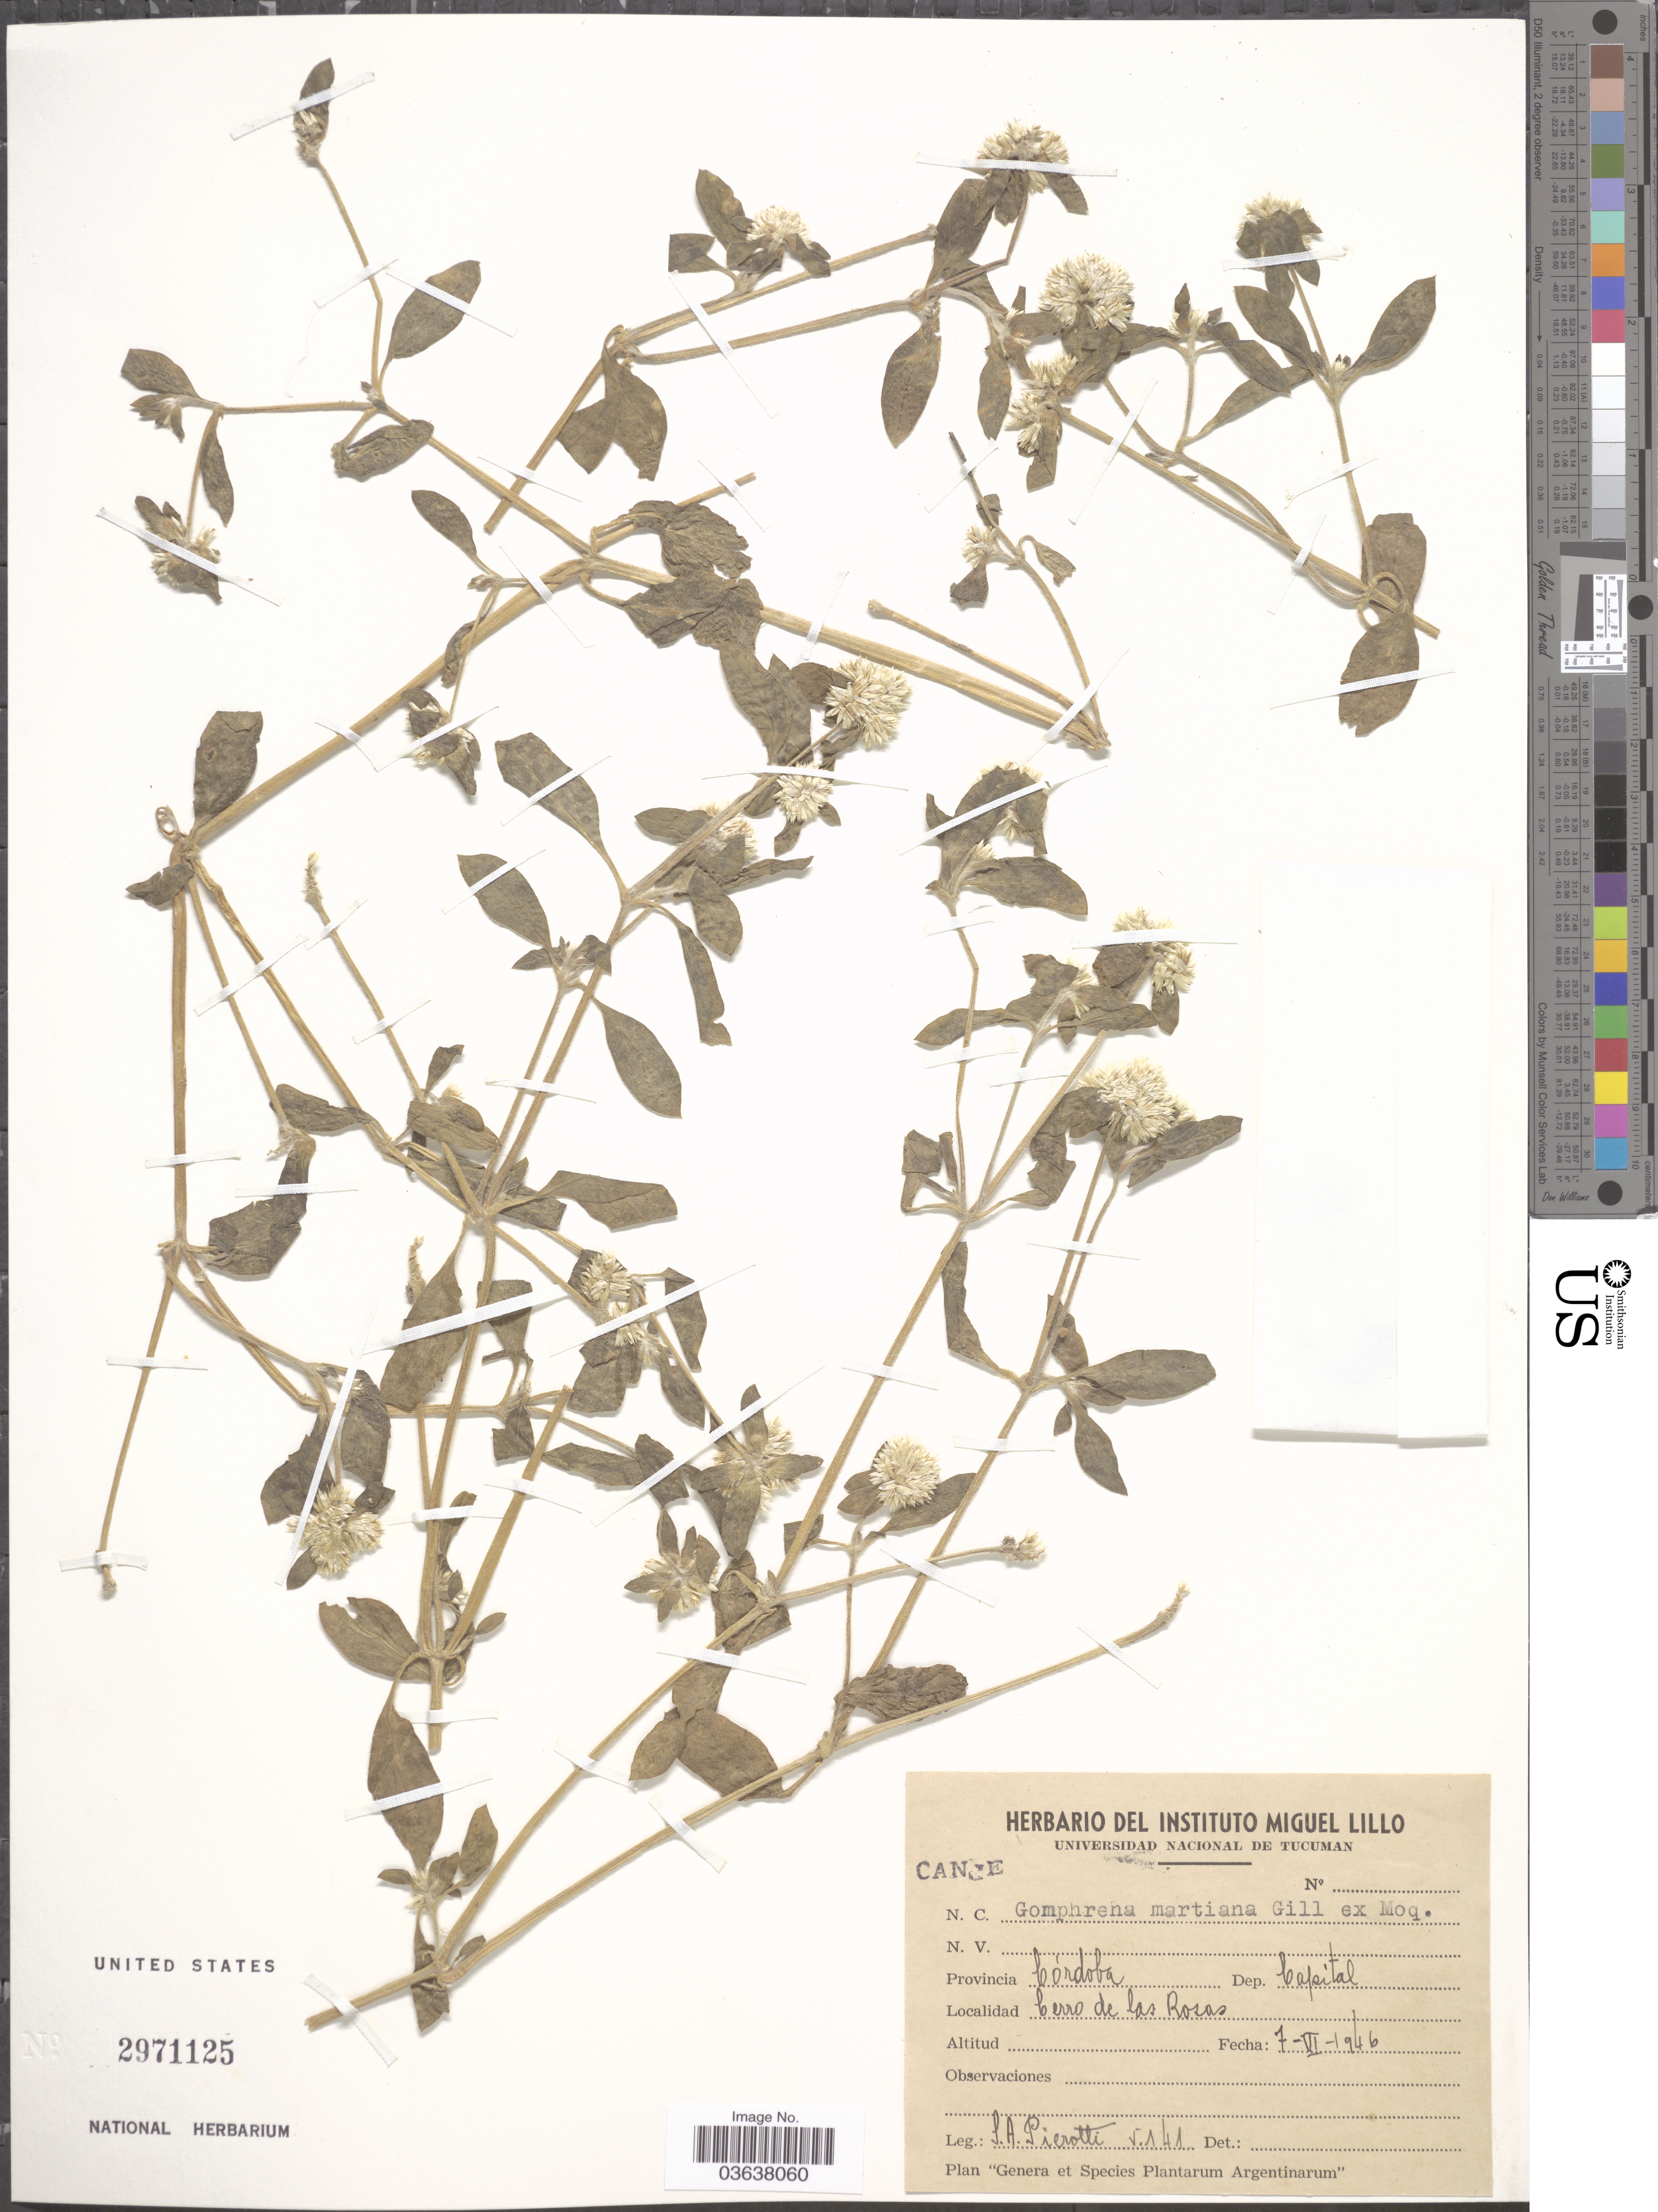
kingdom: Plantae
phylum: Tracheophyta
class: Magnoliopsida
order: Caryophyllales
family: Amaranthaceae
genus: Gomphrena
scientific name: Gomphrena martiana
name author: Gillies ex Moq.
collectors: S. A. Pierotti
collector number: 5141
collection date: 1946-06-07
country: Argentina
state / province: Cordoba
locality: Dep. Capital. Cerro de las Rosas.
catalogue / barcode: US 2971125